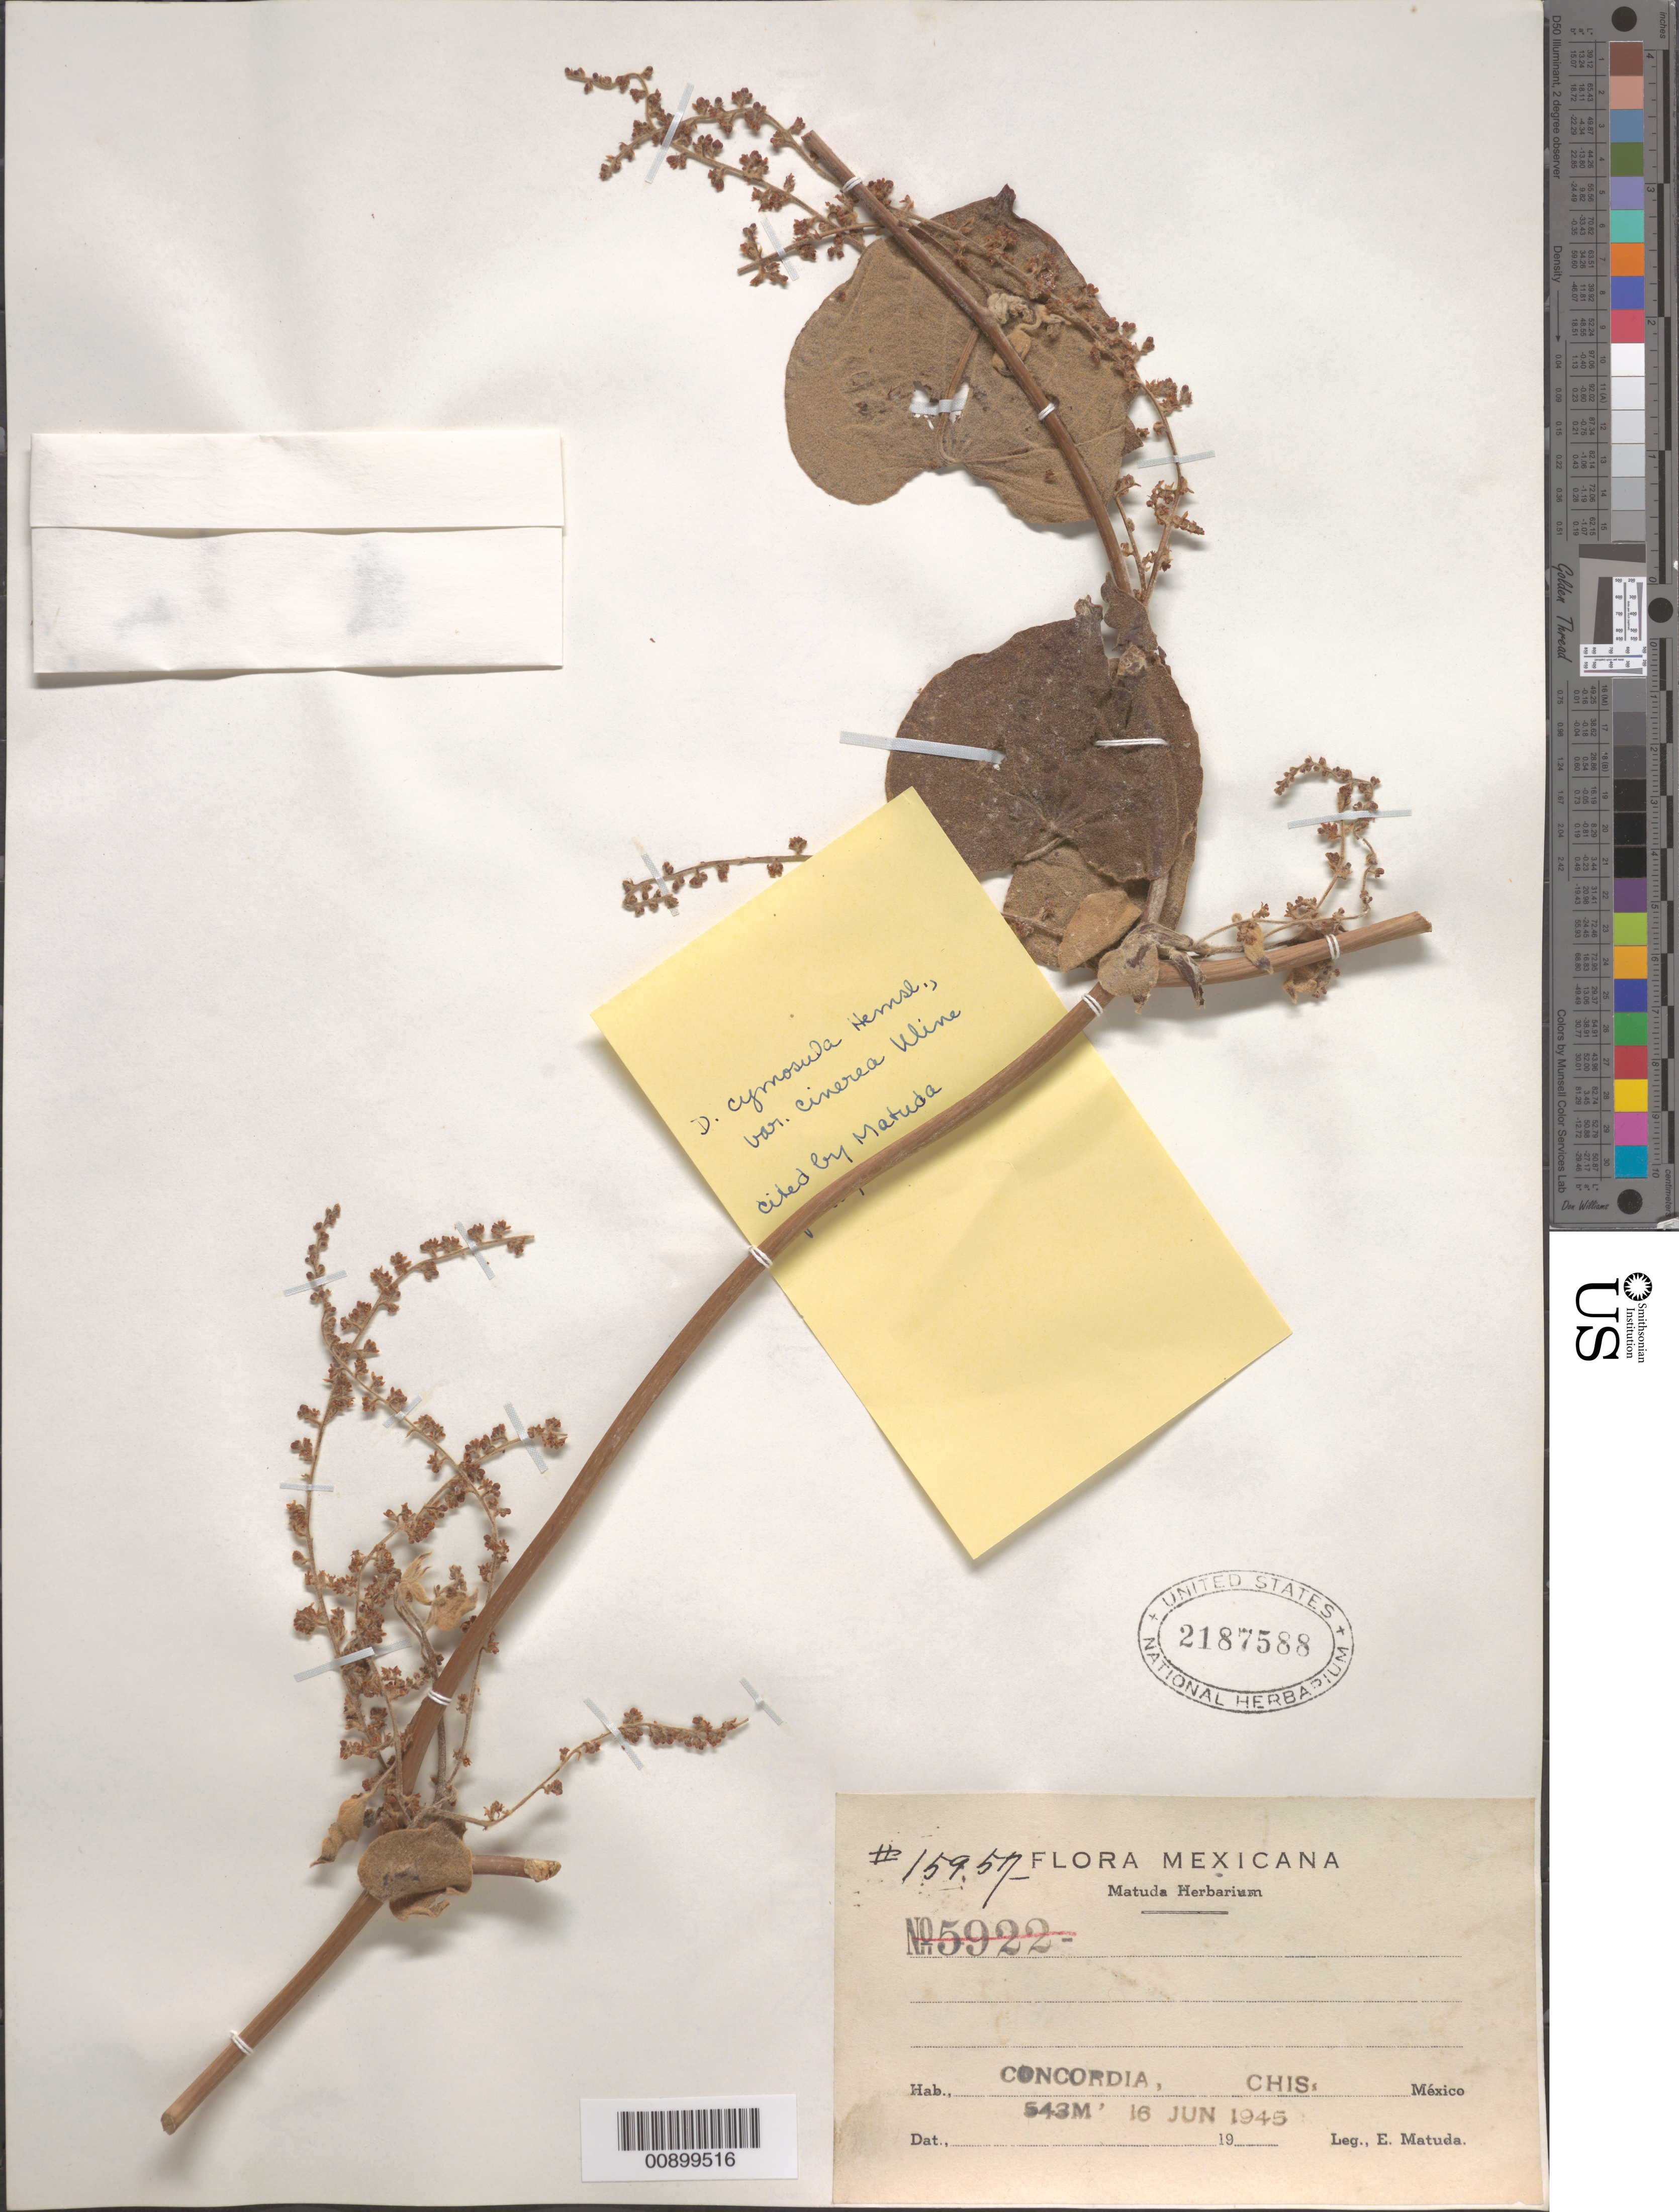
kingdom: Plantae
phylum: Tracheophyta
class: Liliopsida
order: Dioscoreales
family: Dioscoreaceae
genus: Dioscorea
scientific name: Dioscorea cymosula var. cinerea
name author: Uline ex R. Knuth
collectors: E. Matuda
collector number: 15957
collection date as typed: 16 Jun 1945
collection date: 1945-06-16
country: Mexico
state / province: Chiapas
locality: Concordia, Chiapas.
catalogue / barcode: US 2187588